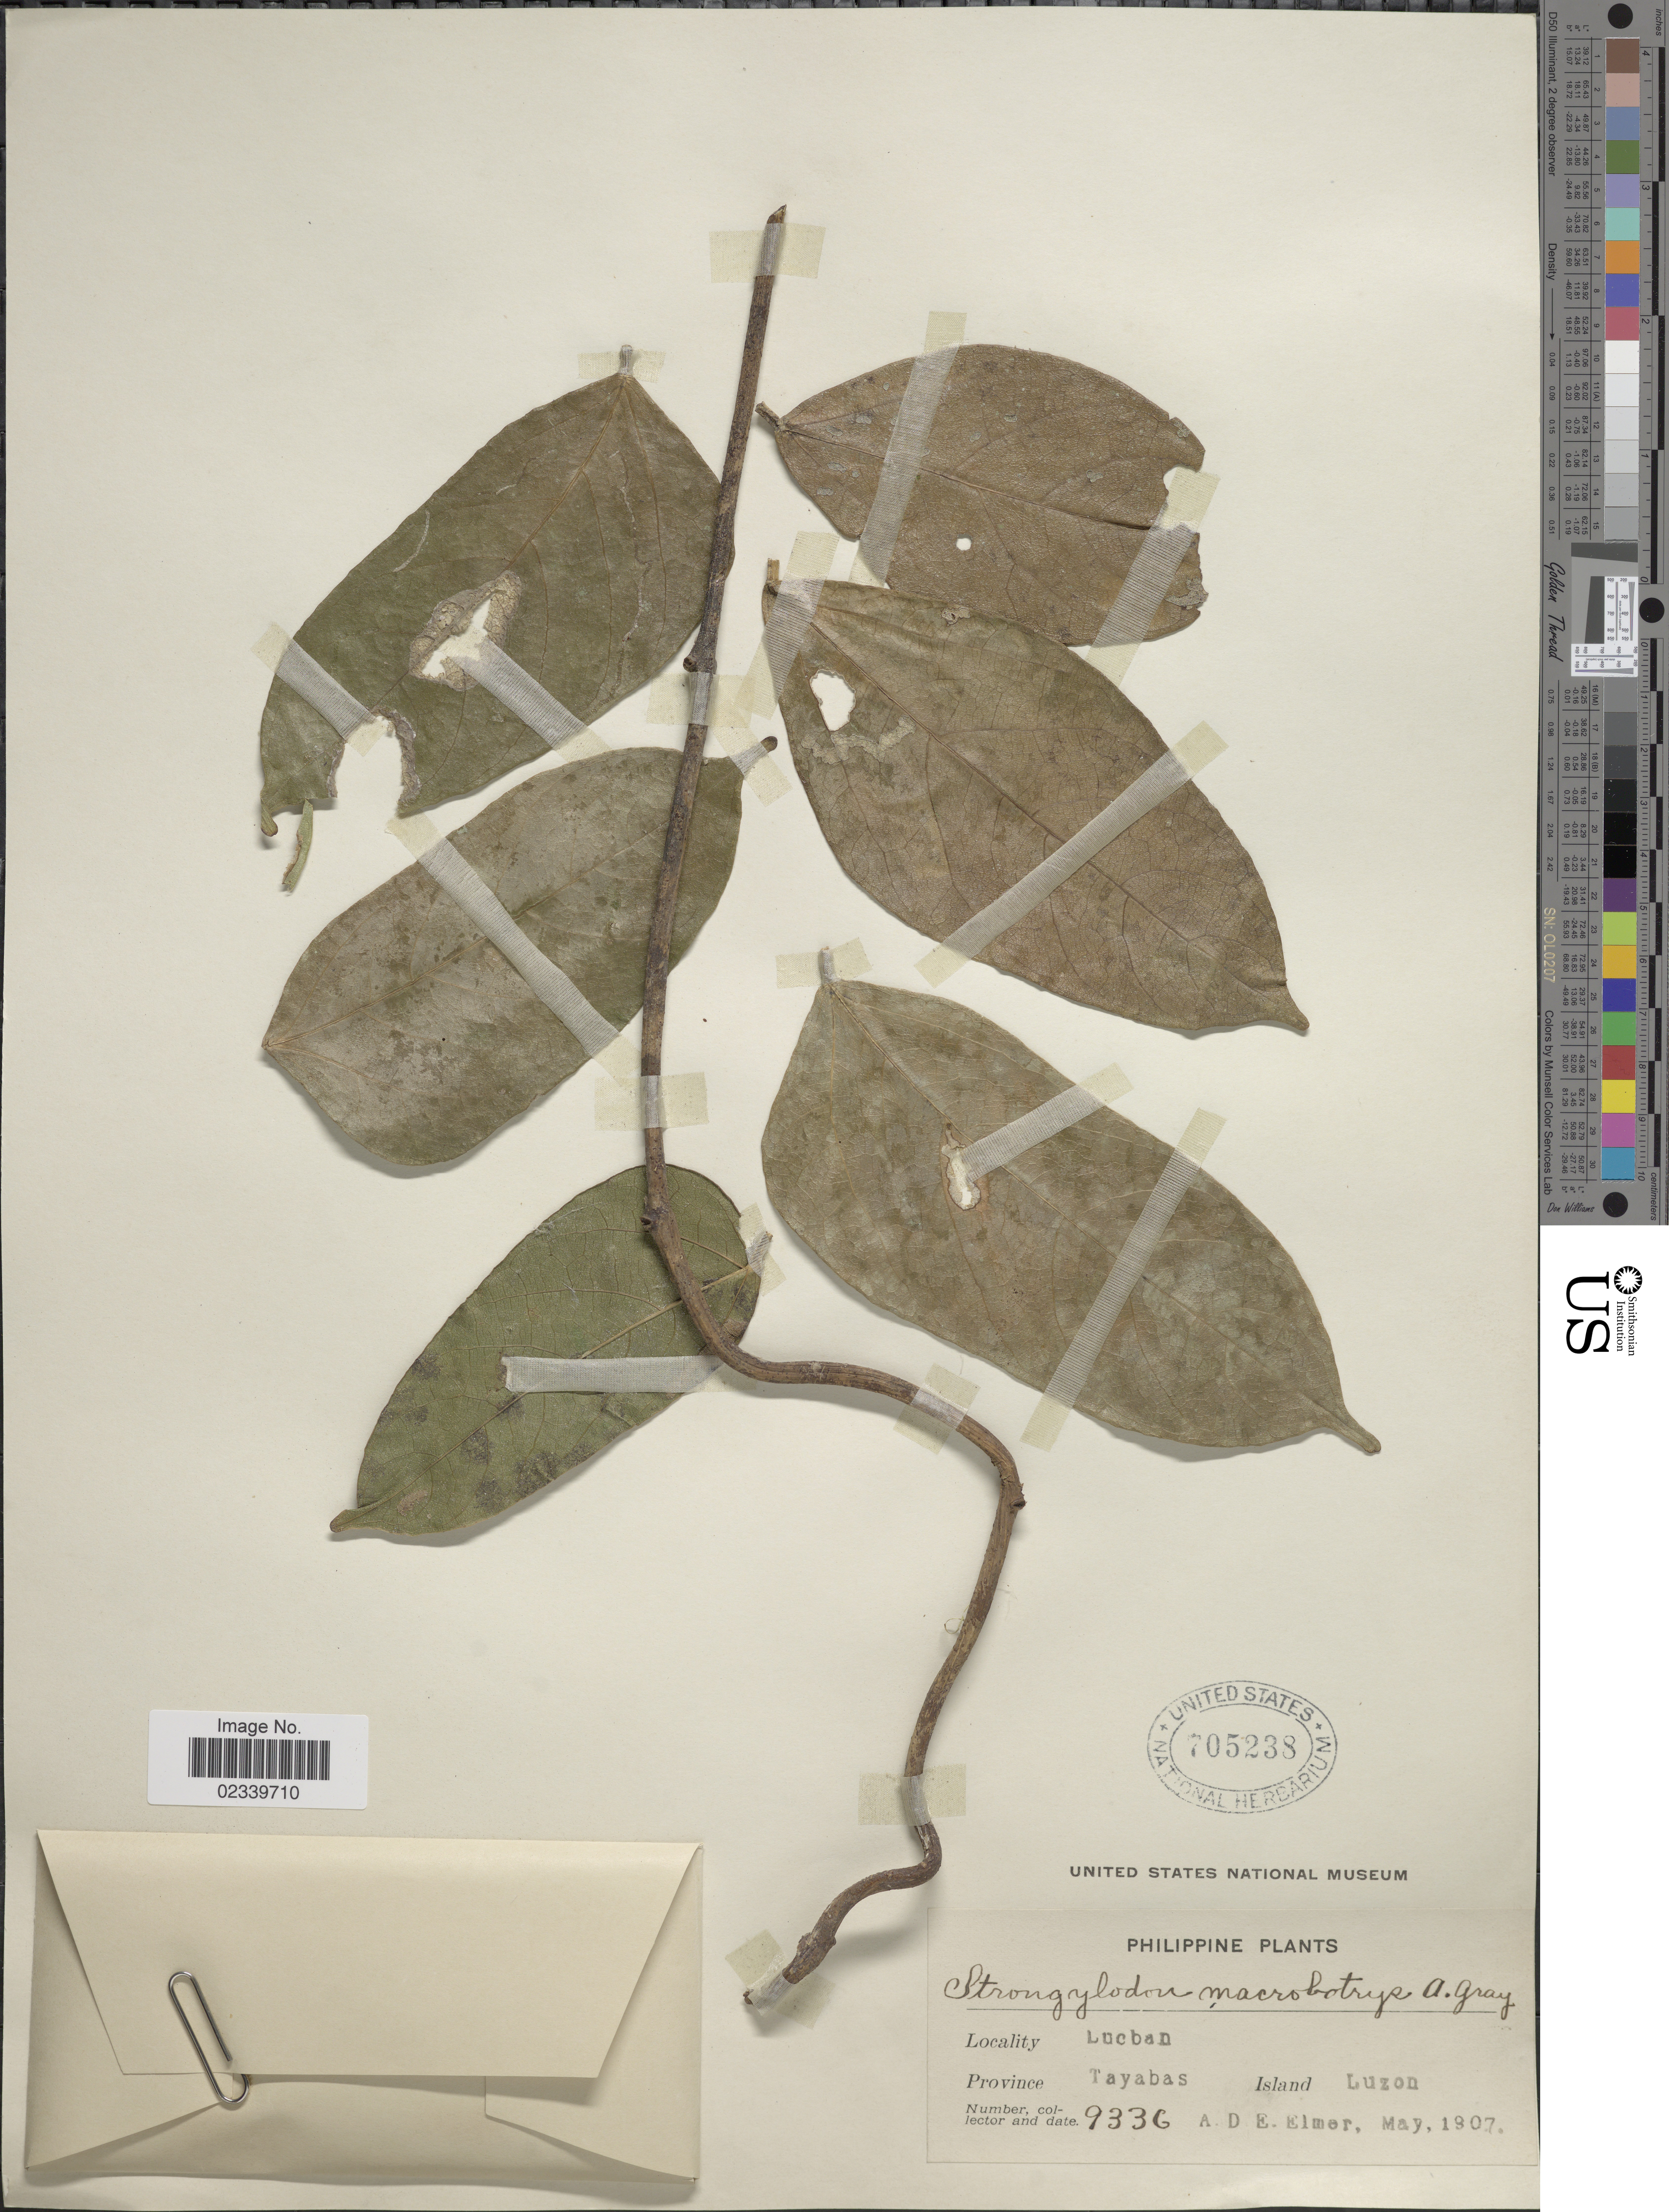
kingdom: Plantae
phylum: Tracheophyta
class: Magnoliopsida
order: Fabales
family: Fabaceae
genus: Strongylodon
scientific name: Strongylodon macrobotrys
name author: A. Gray in Wilkes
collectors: A. D. E. Elmer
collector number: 9336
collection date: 1907-05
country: Philippines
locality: Lucban, Province Tayabas, Island Luzon.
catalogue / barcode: US 705238